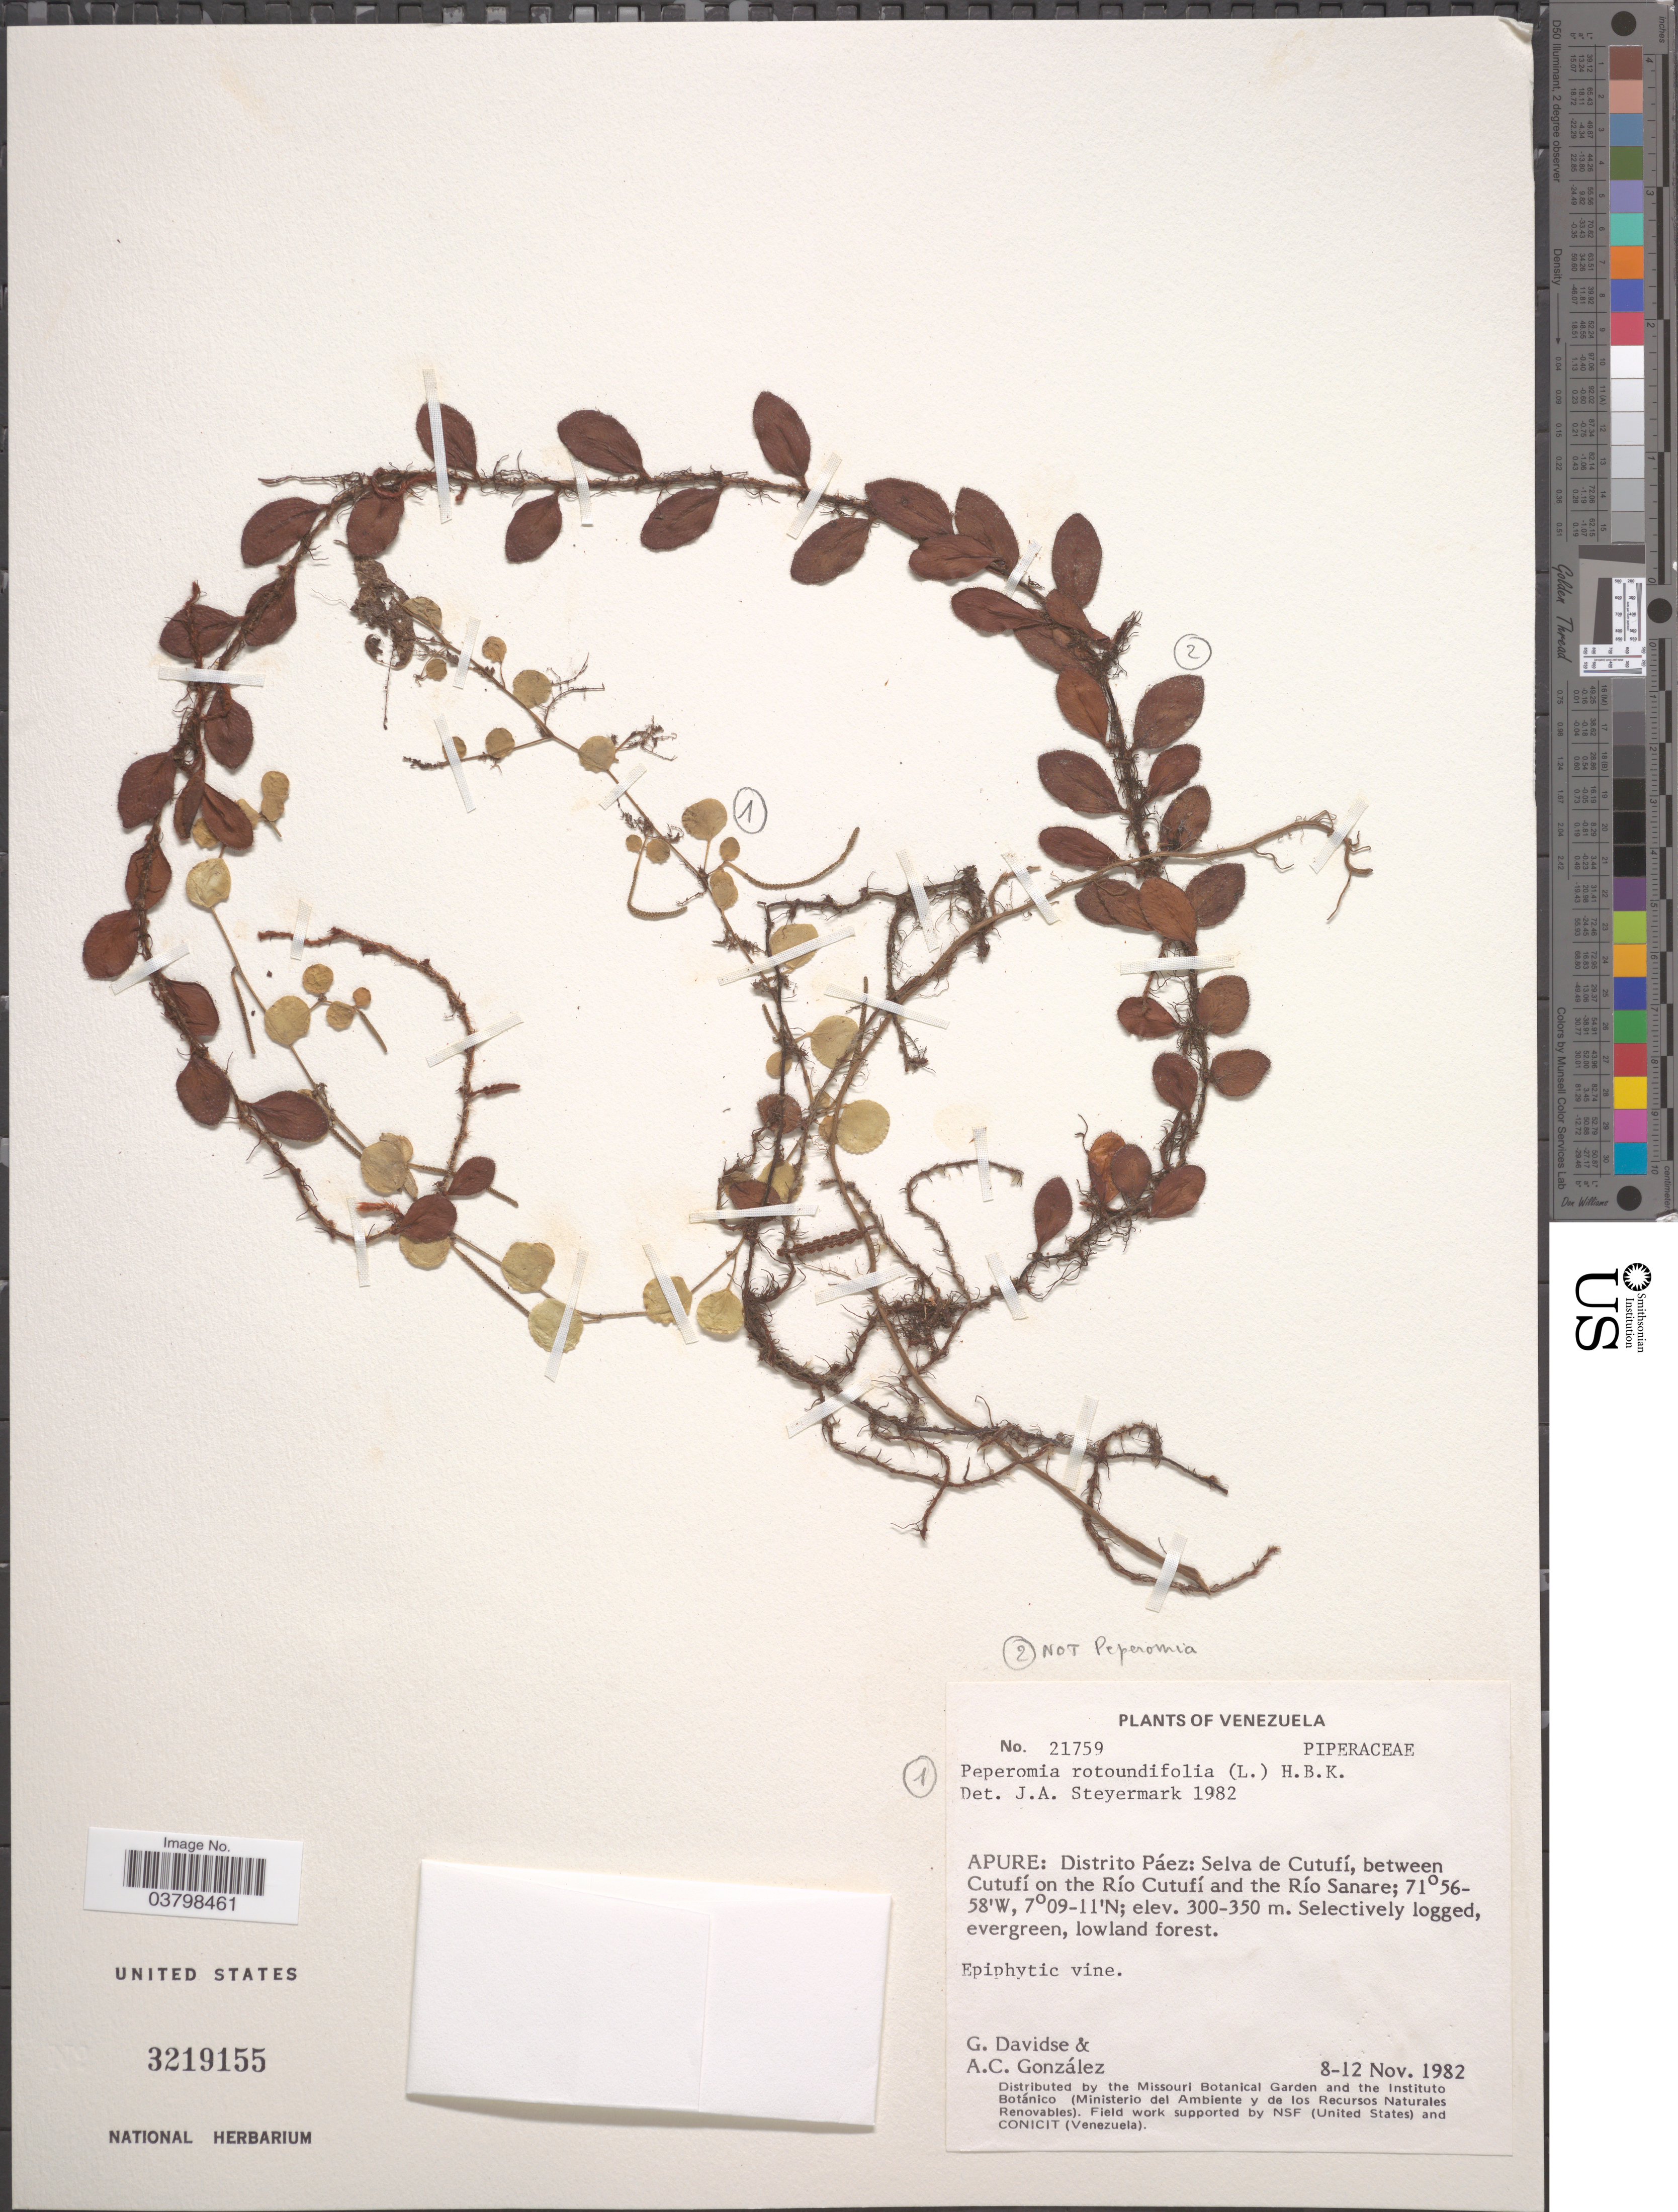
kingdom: Plantae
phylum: Tracheophyta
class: Magnoliopsida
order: Piperales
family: Piperaceae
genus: Peperomia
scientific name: Peperomia rotundifolia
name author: (L.) Kunth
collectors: G. Davidse & A. C. González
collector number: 21759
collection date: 1982-11-08/1982-11-12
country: Venezuela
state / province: Apure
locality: Distrito Páez: Selva de Cutufí, between Cutufí on the Río Cutufí and the Río Sanare.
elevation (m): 300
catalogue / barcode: US 3219155